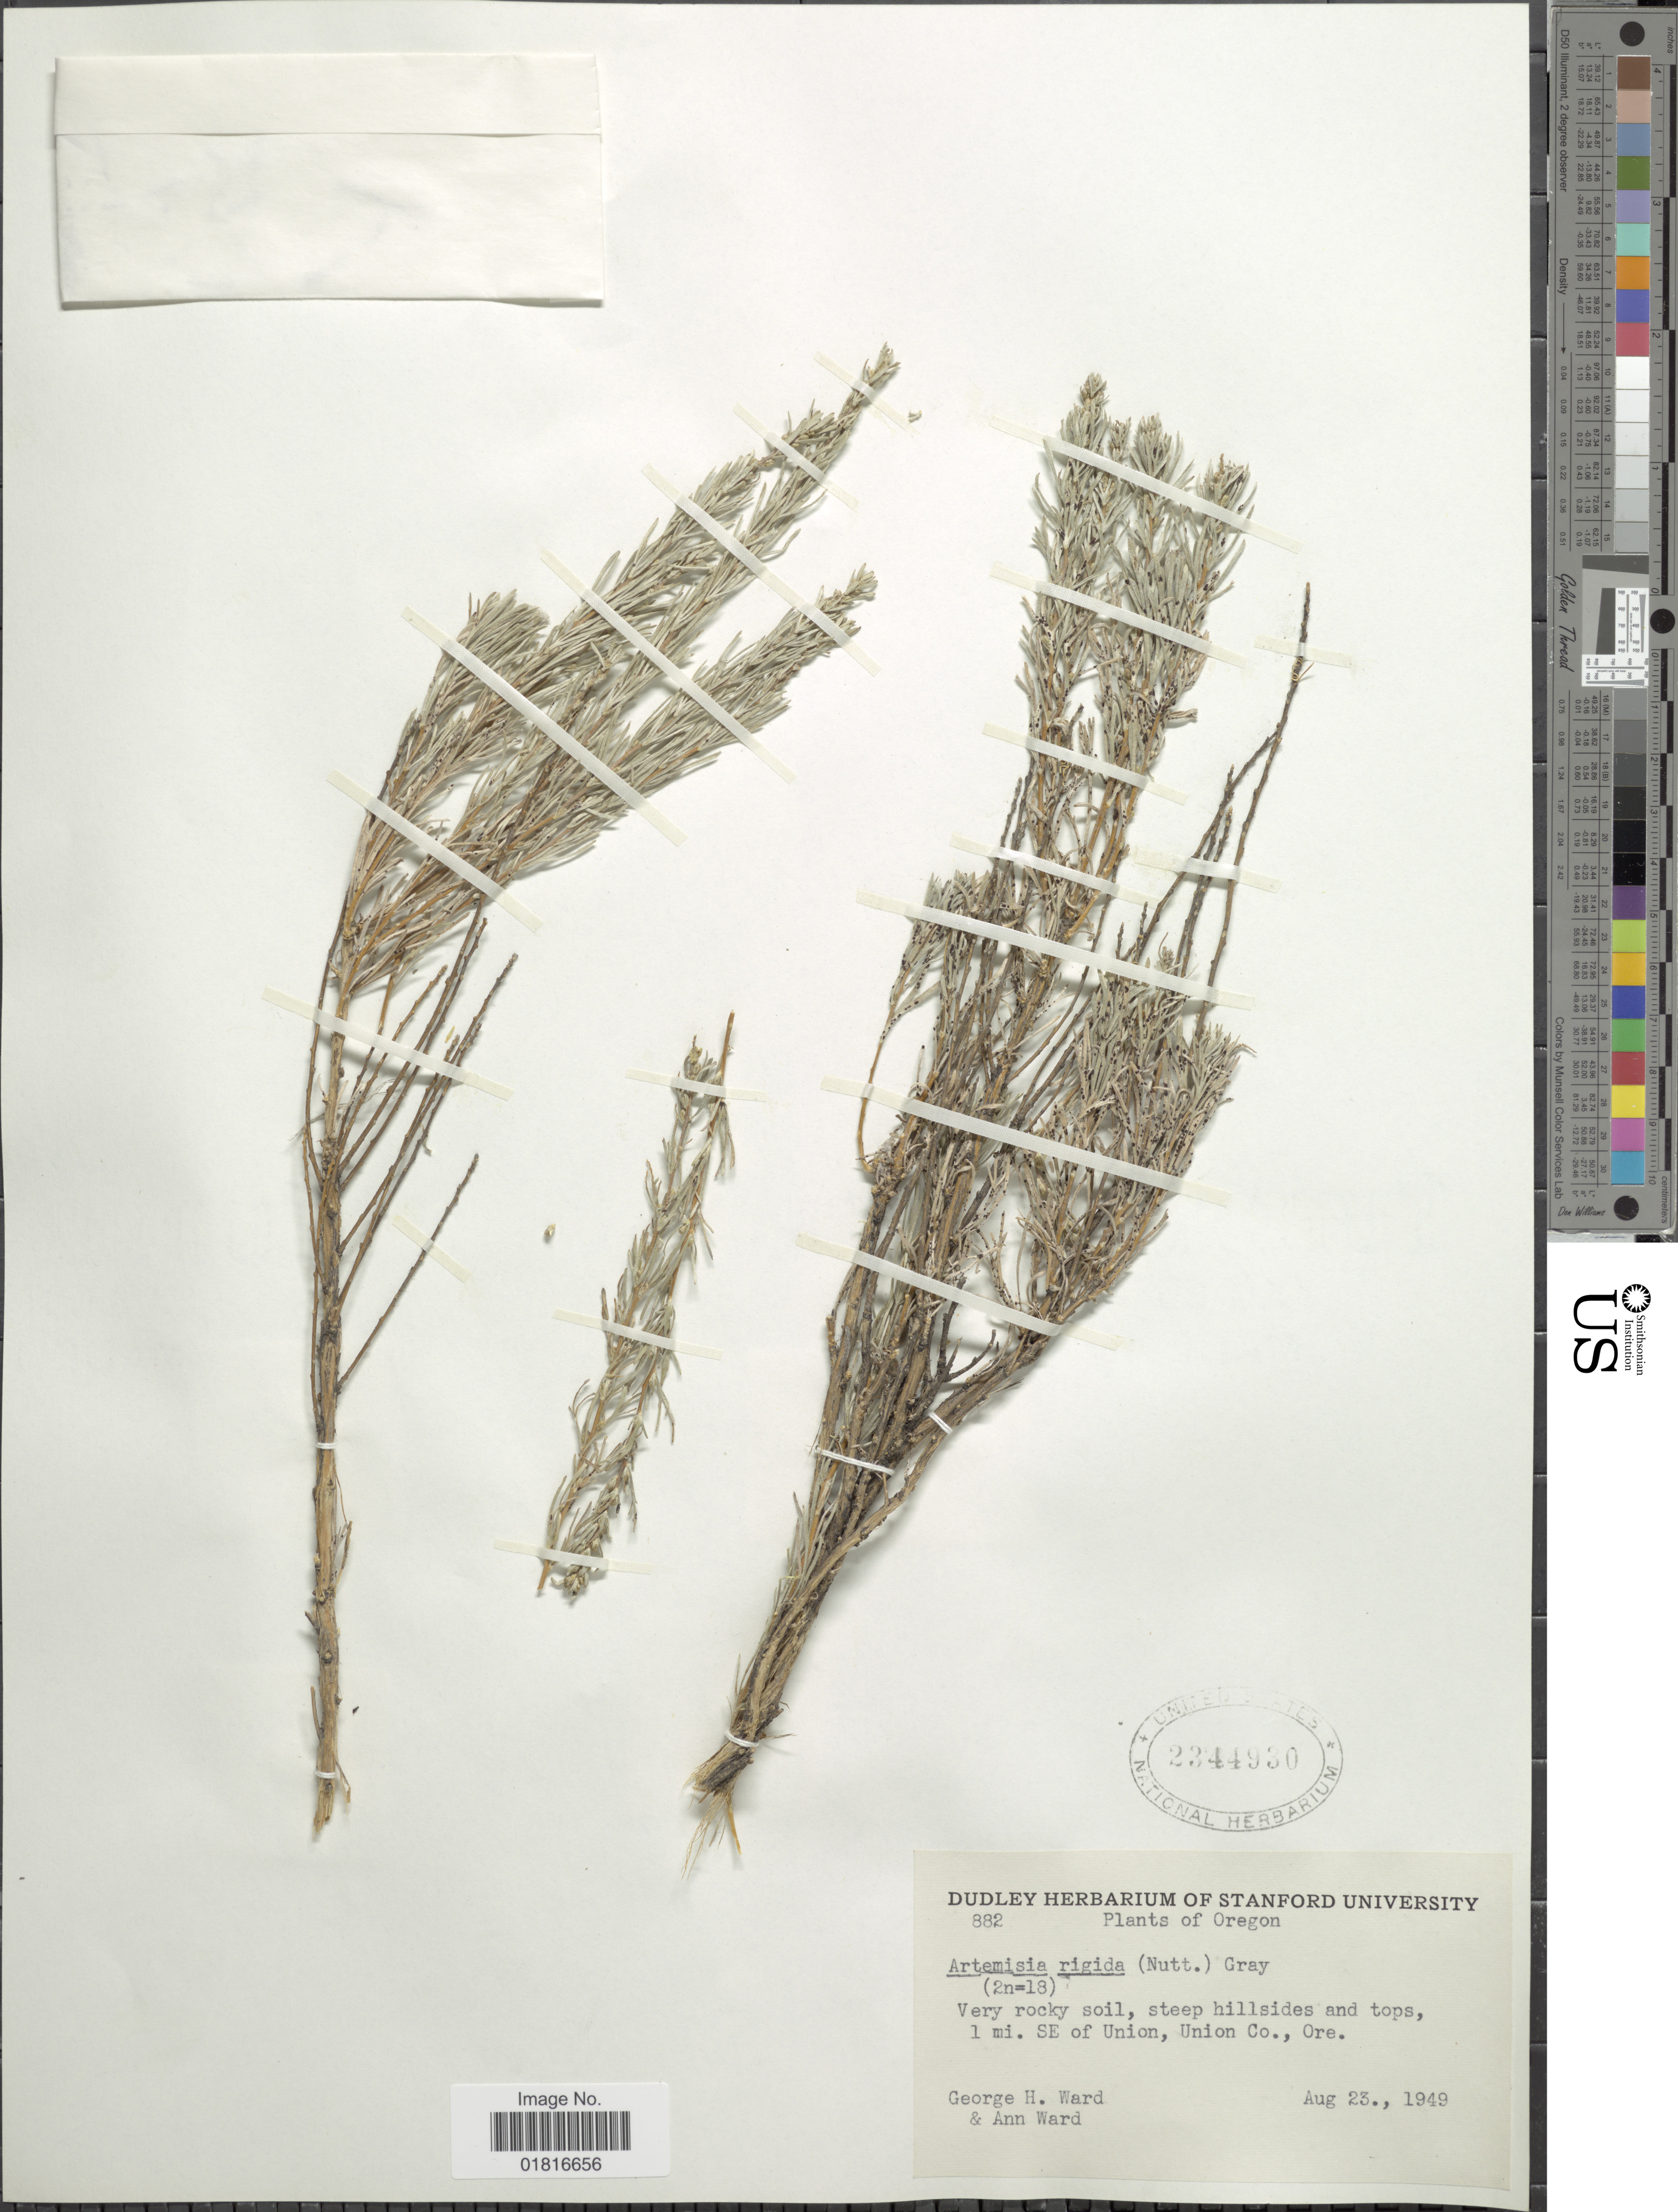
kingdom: Plantae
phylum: Tracheophyta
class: Magnoliopsida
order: Asterales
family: Asteraceae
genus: Artemisia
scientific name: Artemisia rigida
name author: (Nutt.) A. Gray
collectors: G. H. Ward & A. Ward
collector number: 882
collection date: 1949-08-23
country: United States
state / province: Oregon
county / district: Union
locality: Very rocky soil, steep hiilsides and tops, 1 mi SE of Union, Union Co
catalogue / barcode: US 2344930